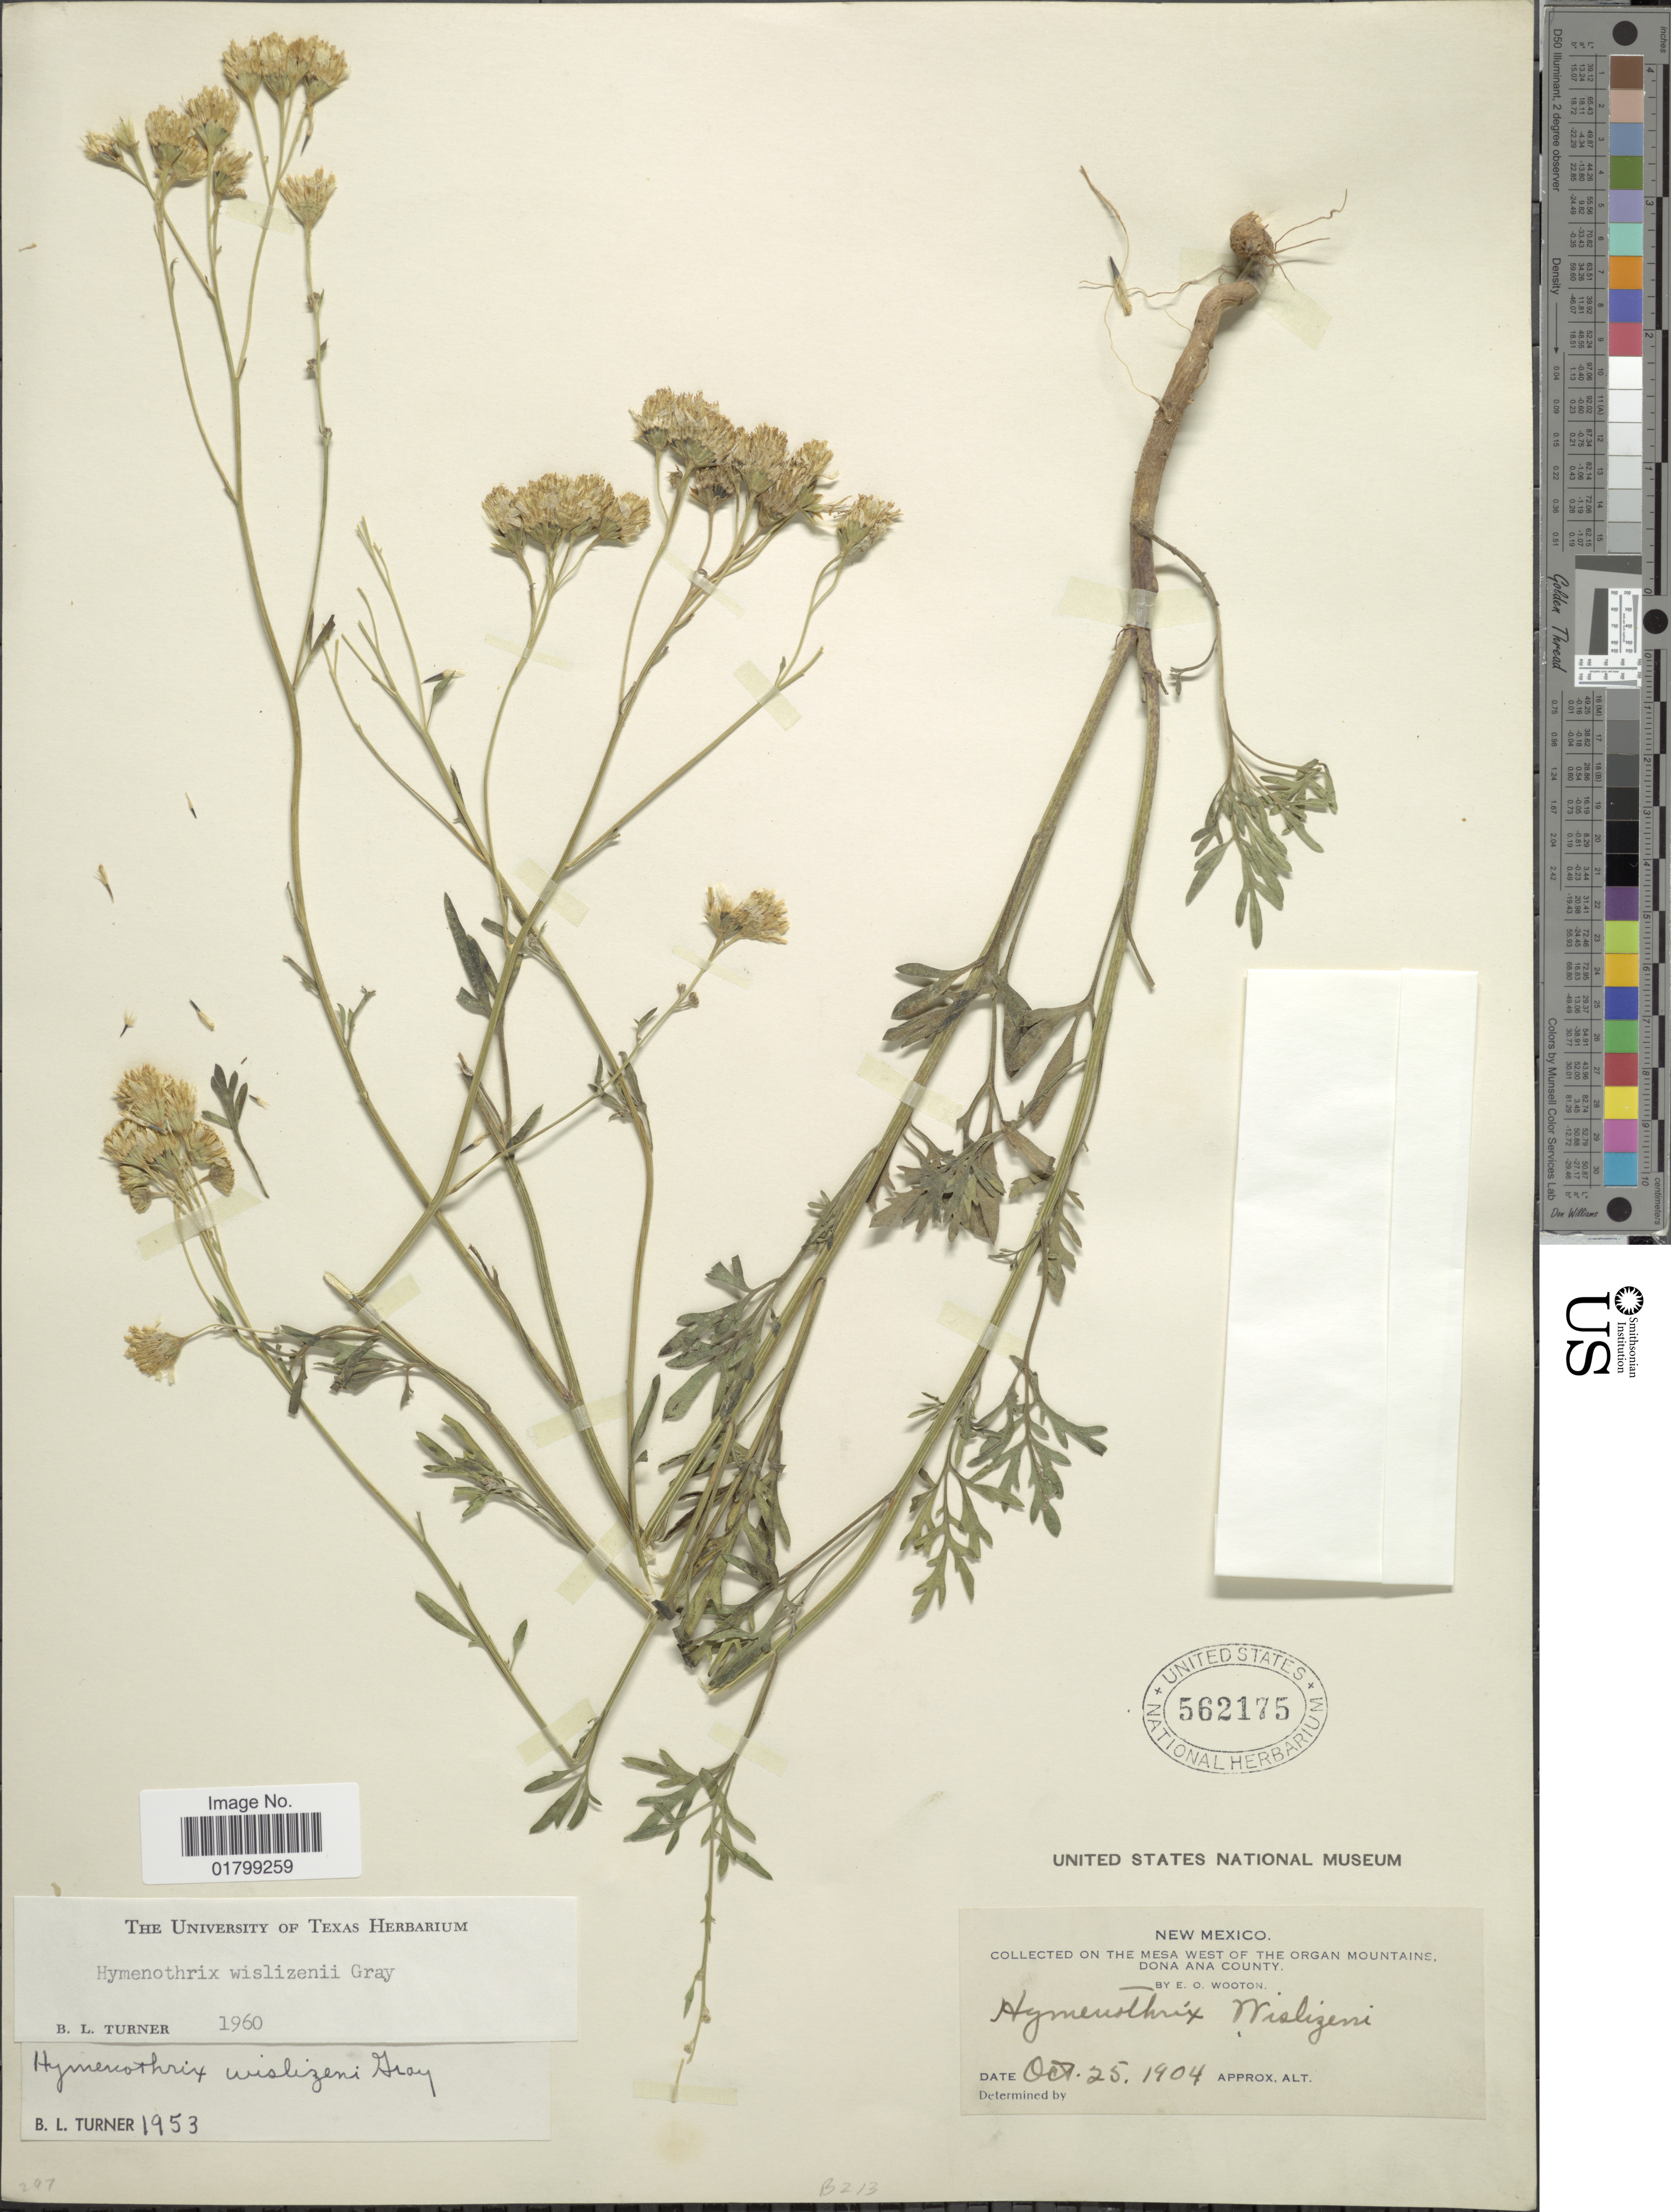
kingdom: Plantae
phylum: Tracheophyta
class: Magnoliopsida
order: Asterales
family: Asteraceae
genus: Hymenothrix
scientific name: Hymenothrix wislizenii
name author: A. Gray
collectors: E. O. Wooton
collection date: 1904-10-25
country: United States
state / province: New Mexico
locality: Mesa West of the Organ Mountains, Dona Ana County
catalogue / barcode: US 562175